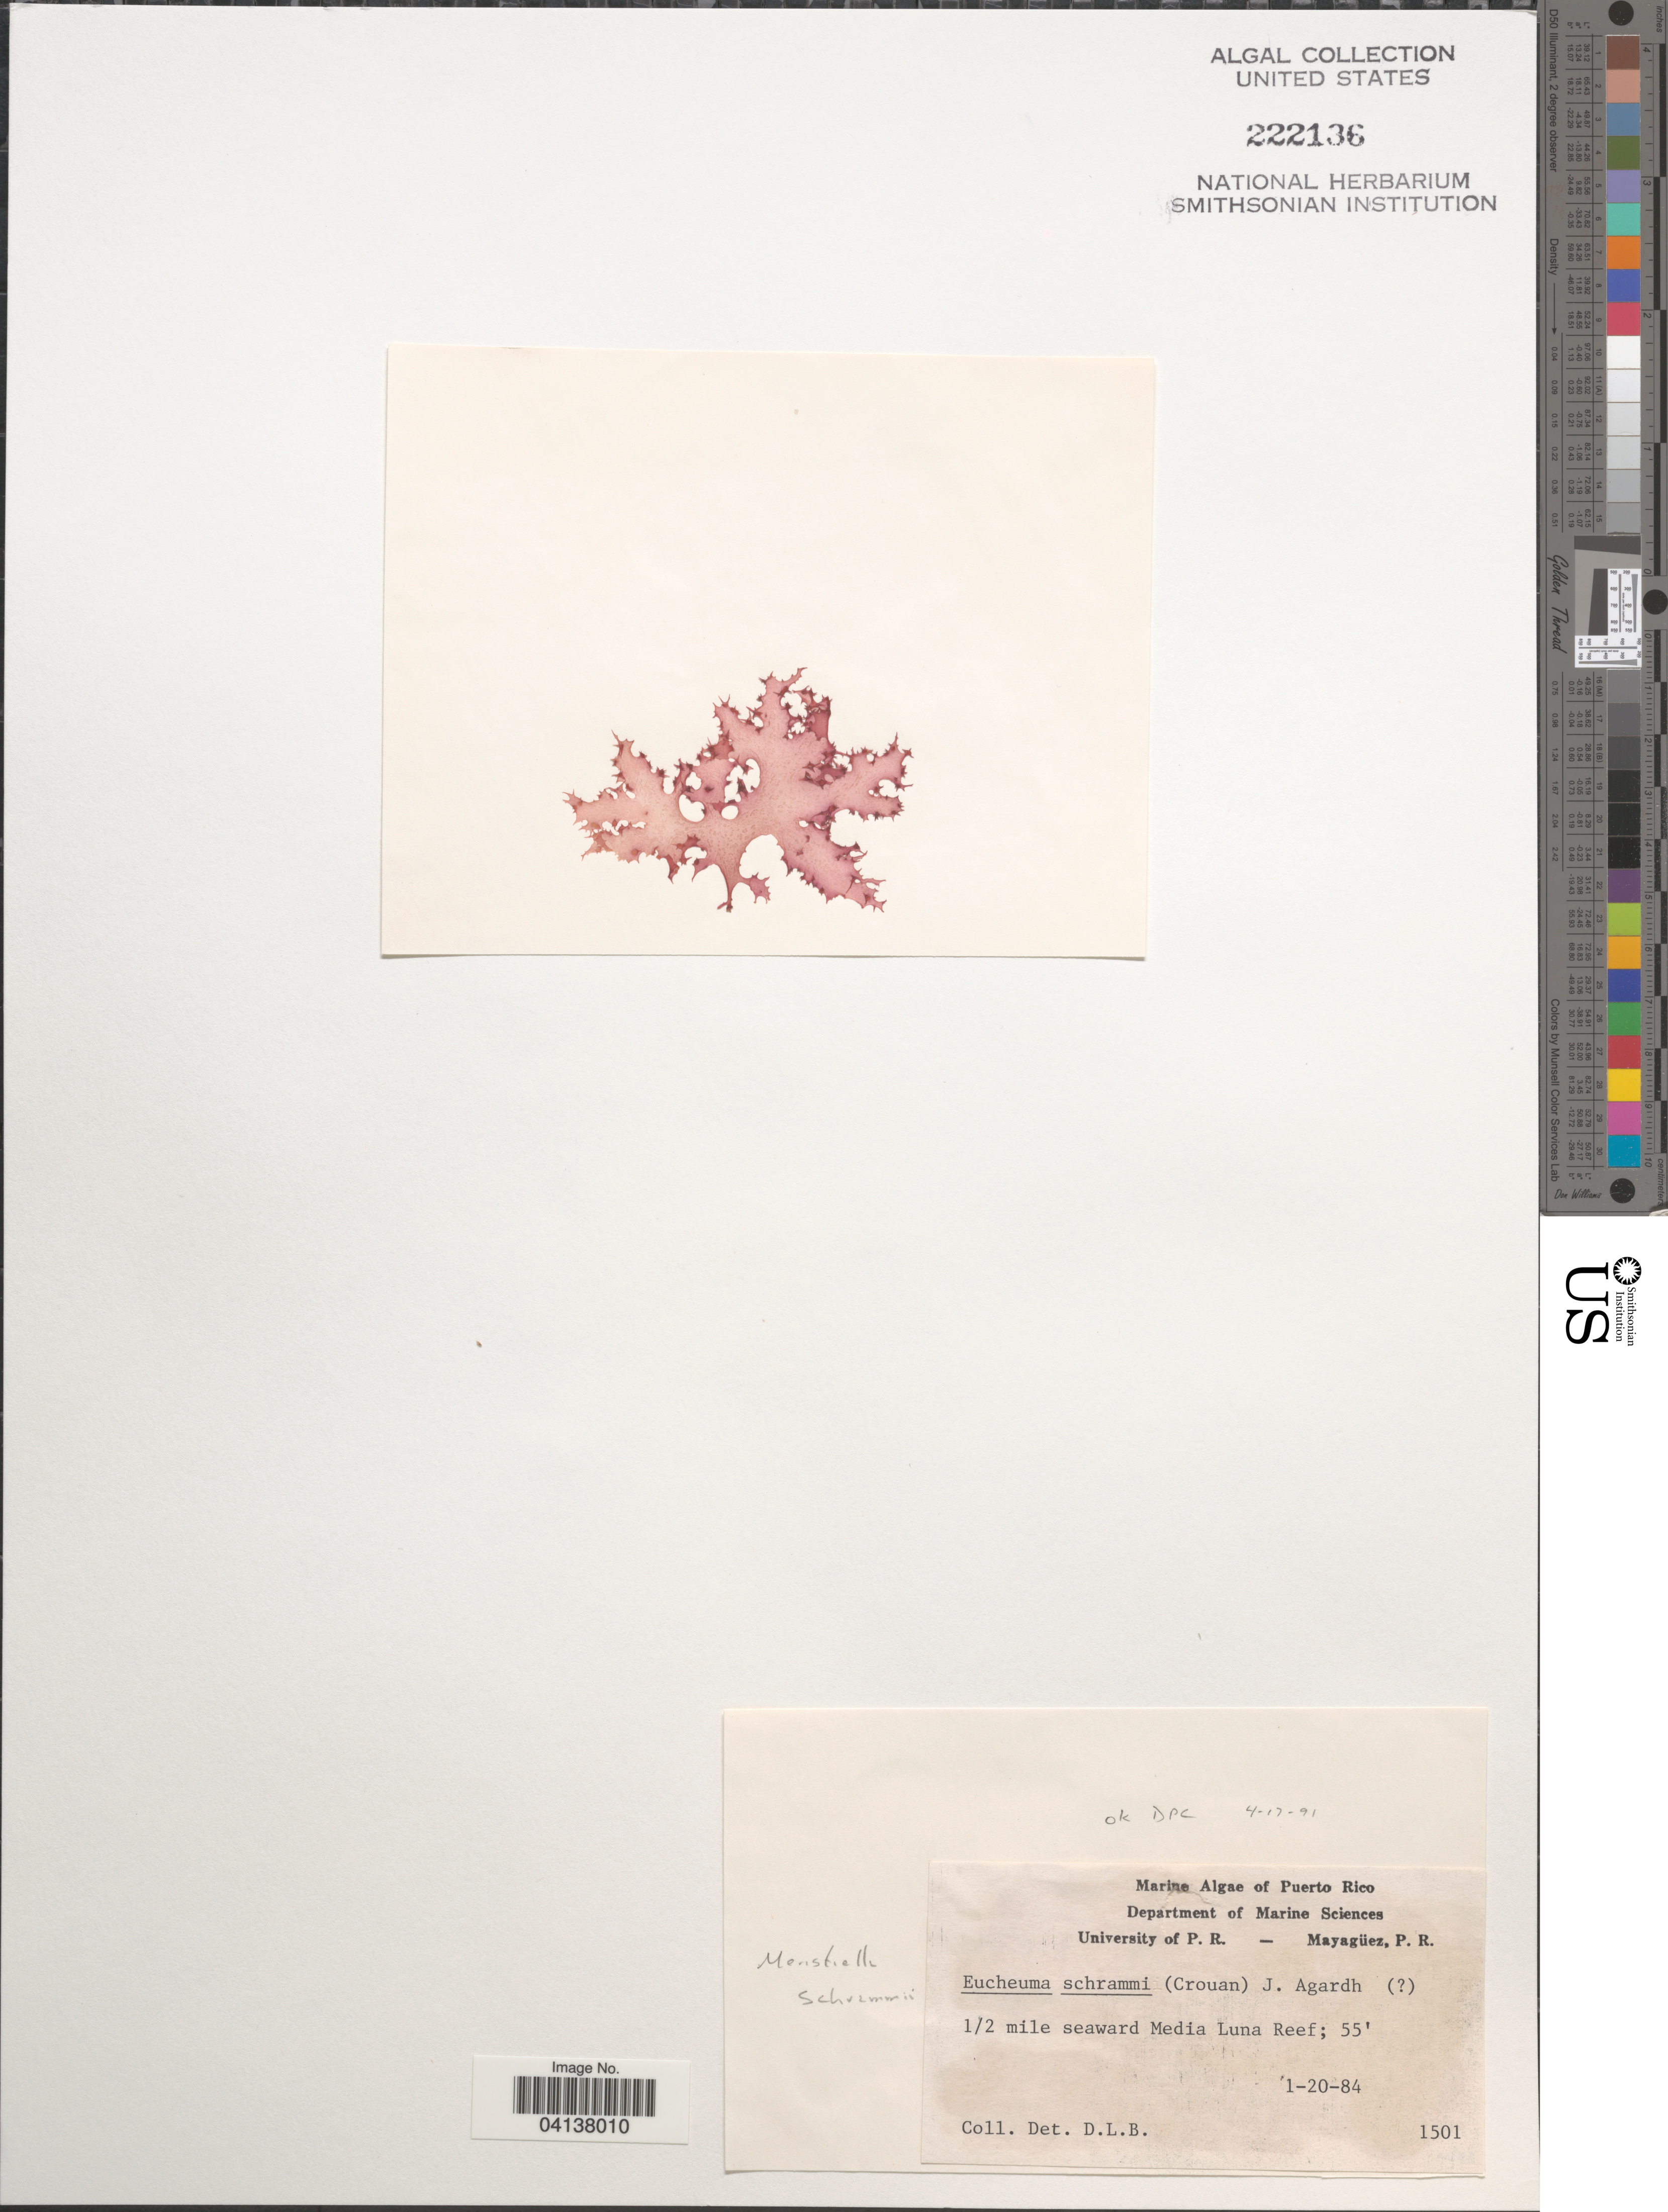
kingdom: Plantae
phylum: Rhodophyta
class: Florideophyceae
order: Gigartinales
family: Solieriaceae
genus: Eucheuma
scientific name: Eucheuma schrammii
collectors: D. L. B.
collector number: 1501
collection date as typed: Transcribed d/m/y: 20/1/84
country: Puerto Rico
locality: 1/2 mile seaward Media Luna Reef.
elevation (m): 17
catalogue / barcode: US 222136